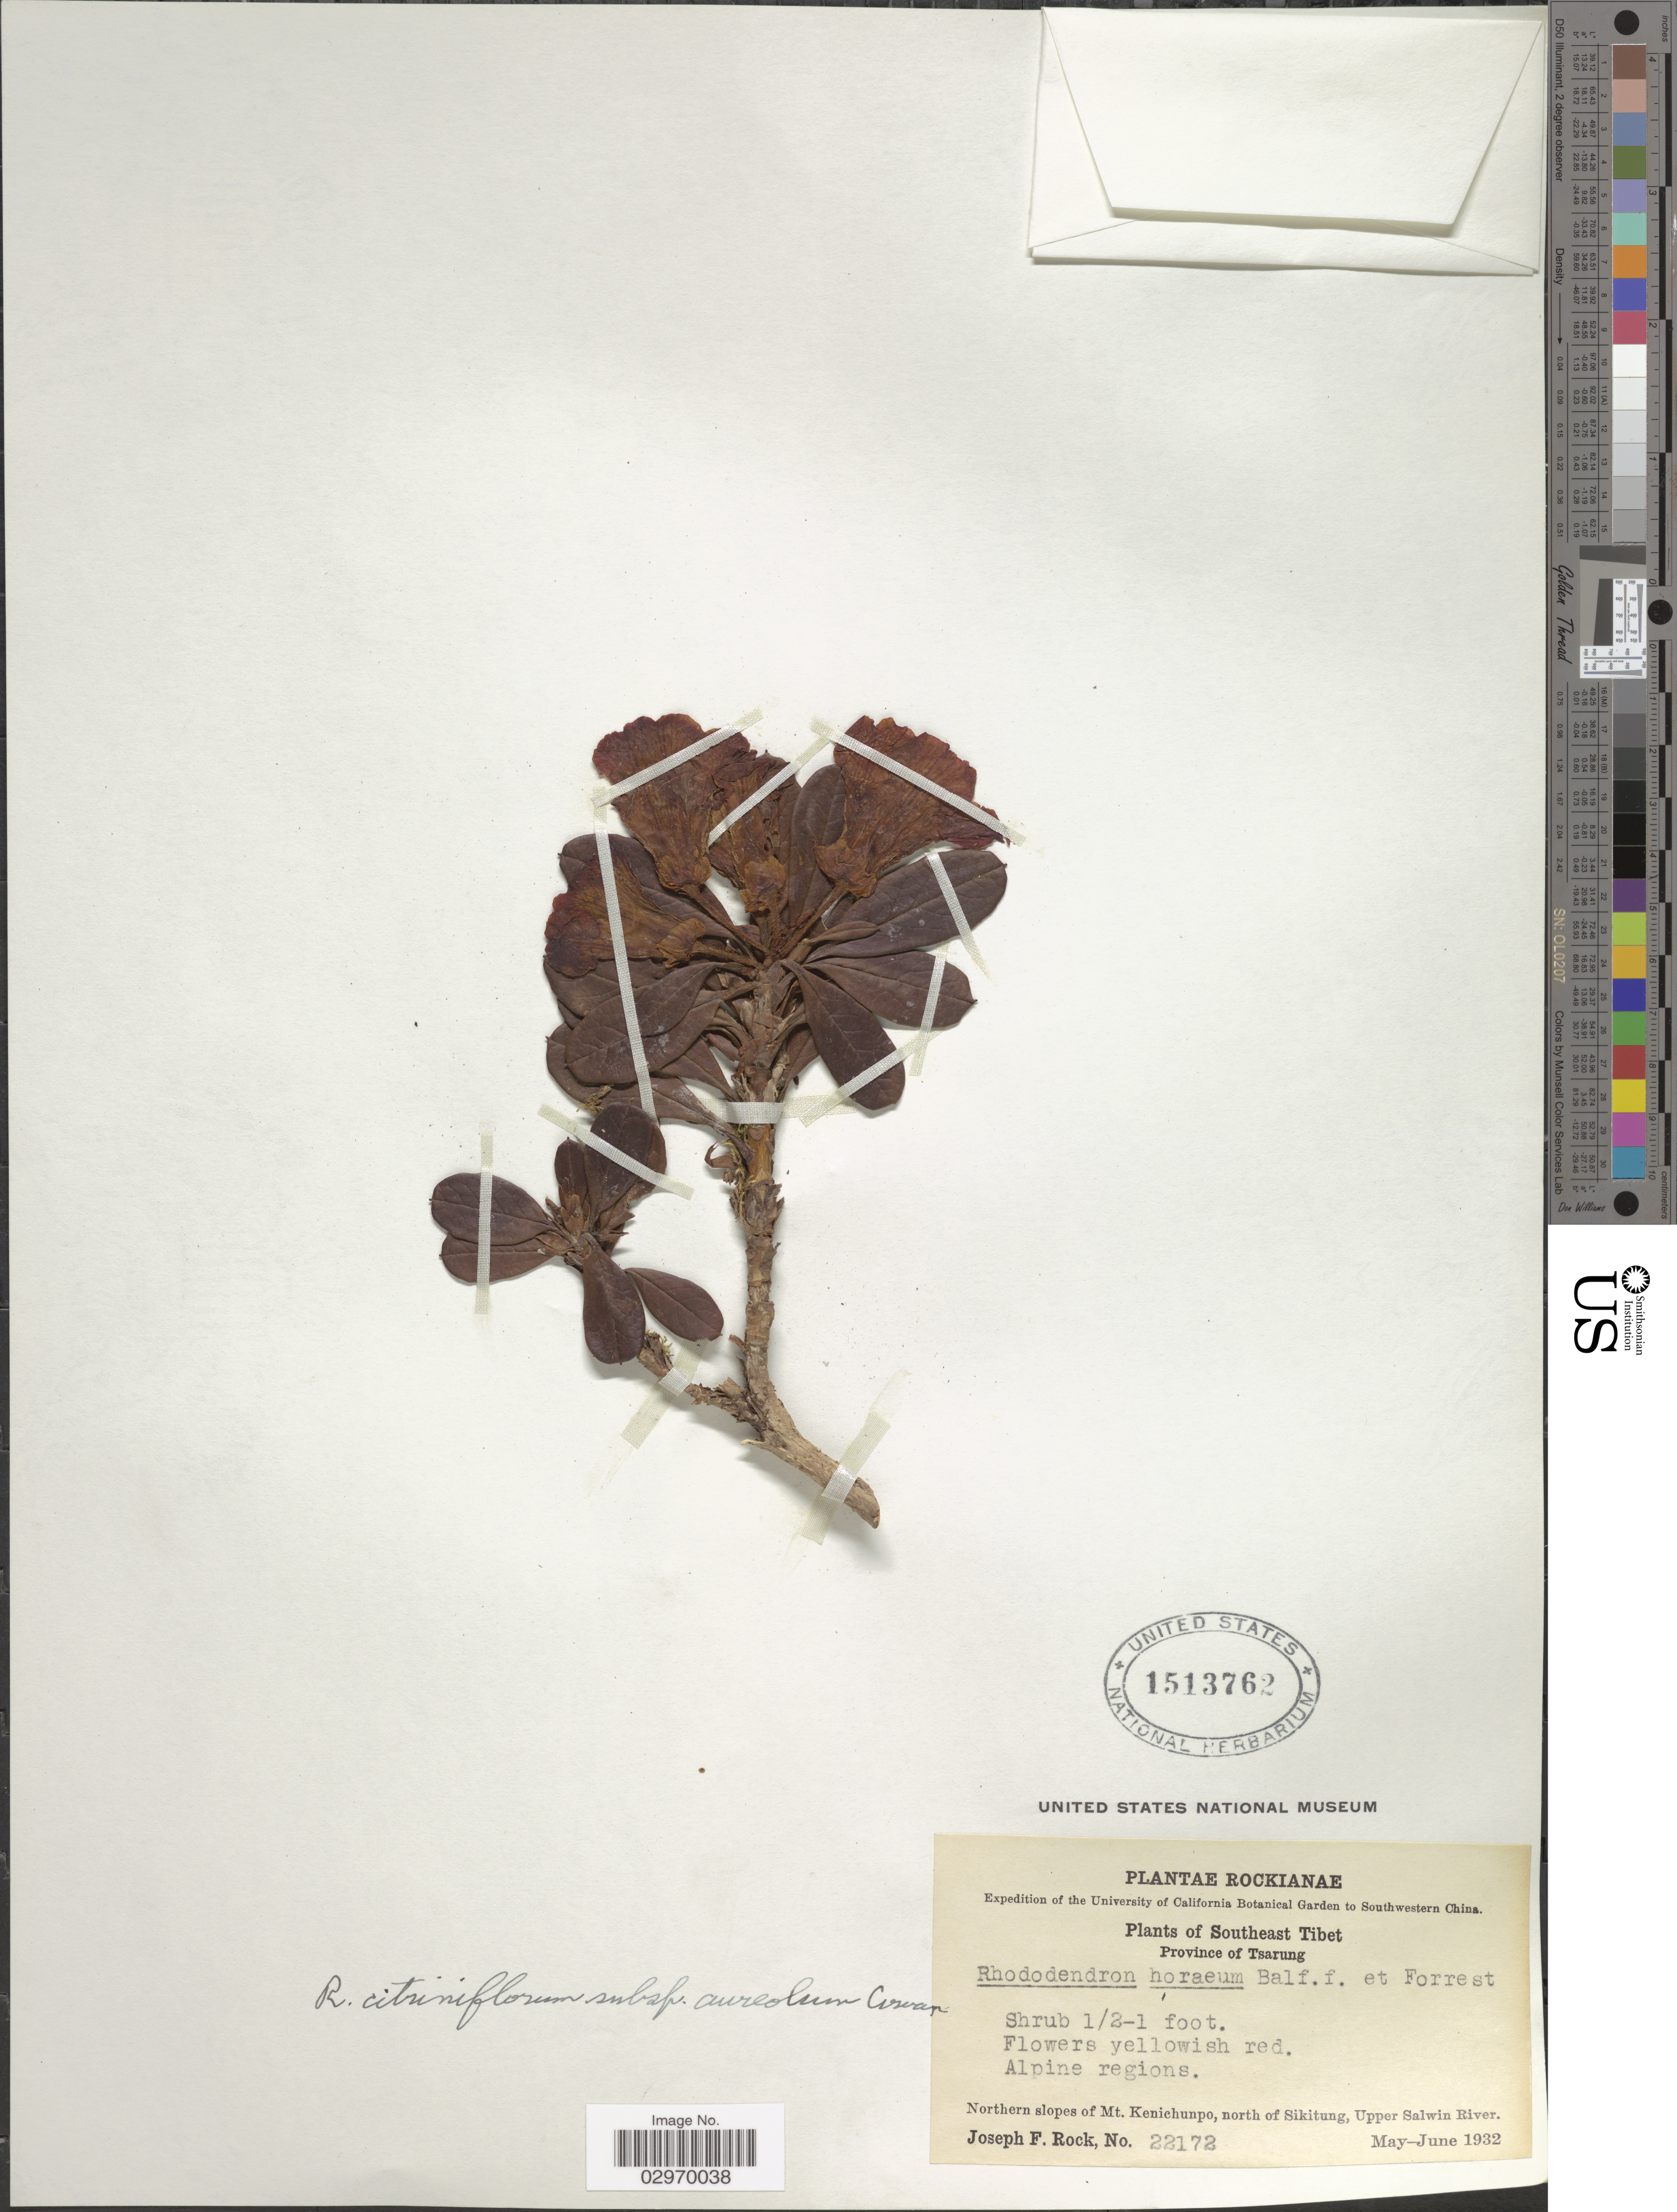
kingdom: Plantae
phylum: Tracheophyta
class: Magnoliopsida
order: Ericales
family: Ericaceae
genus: Rhododendron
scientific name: Rhododendron citriniflorum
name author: Balf. f. & Forrest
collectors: J. F. Rock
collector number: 22172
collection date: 1932-05/1932-06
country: China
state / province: Xizang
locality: Southwestern China. Southeast Tibet. Province of Tsarung. Alpine regions. Northern slopes of Mt. Kenichunpo, north of Sikitung, Upper Salwin River.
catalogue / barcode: US 1513762